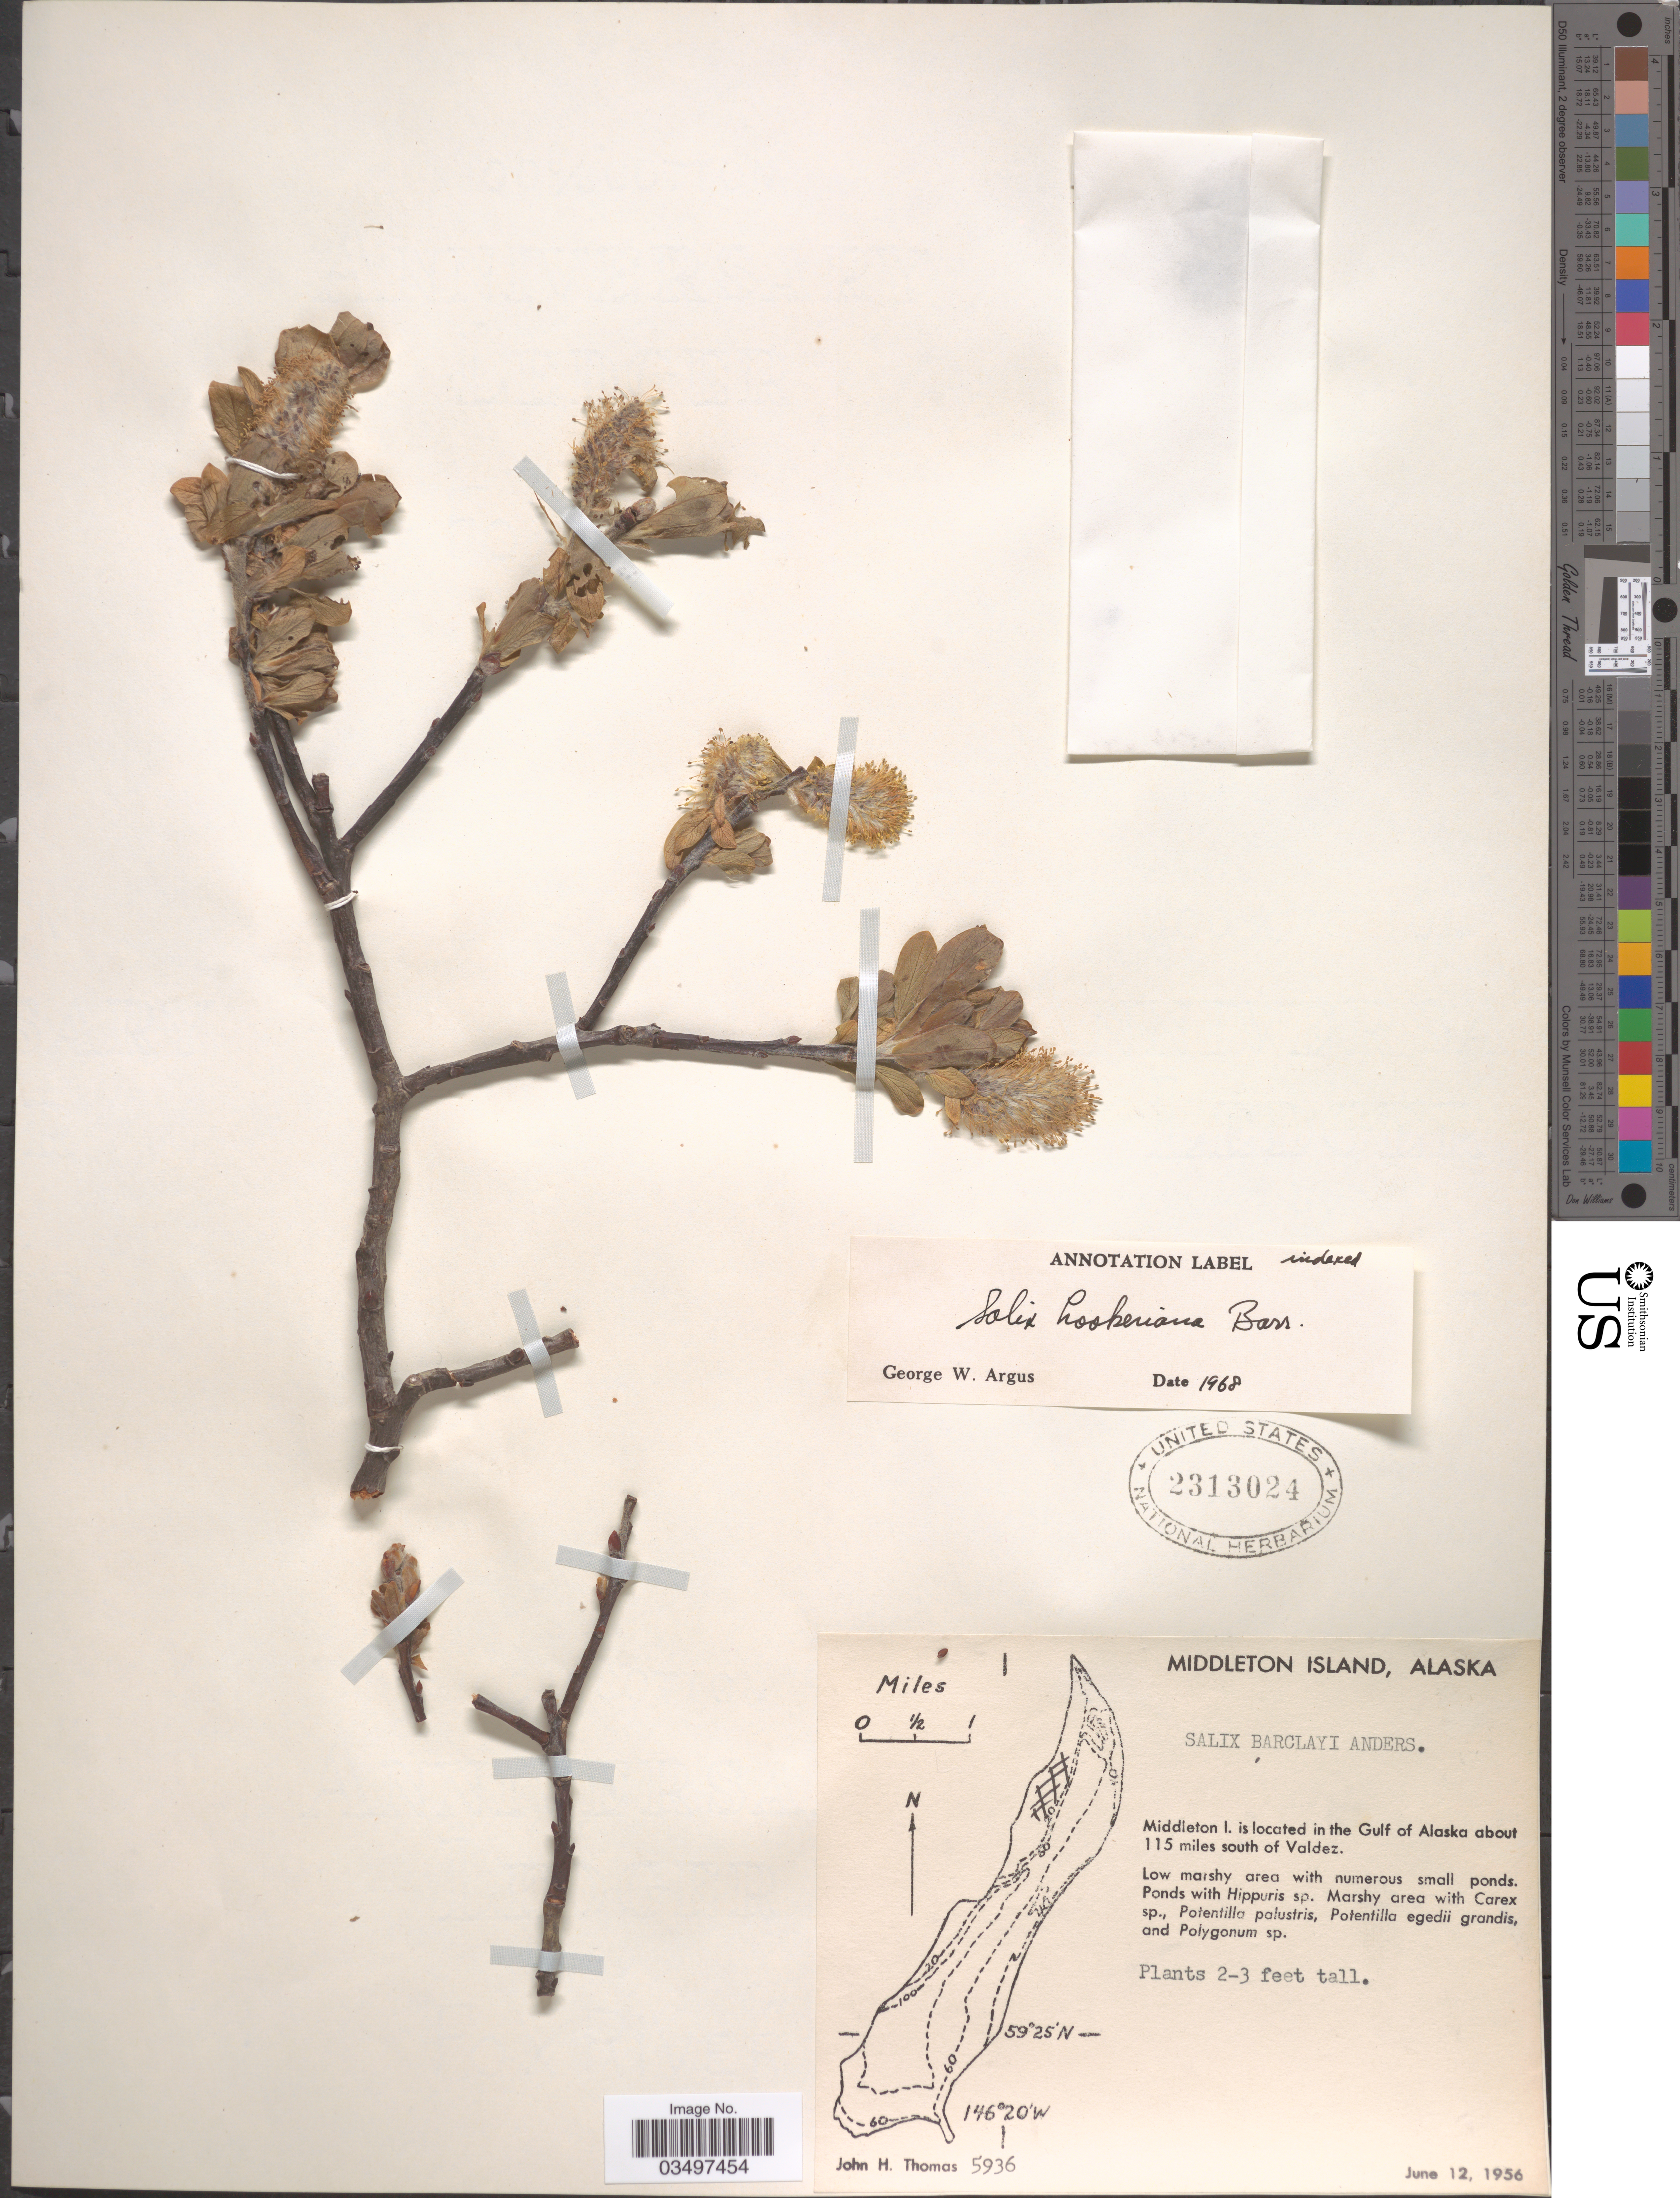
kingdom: Plantae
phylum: Tracheophyta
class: Magnoliopsida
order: Malpighiales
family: Salicaceae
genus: Salix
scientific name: Salix hookeriana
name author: Barratt ex Hook.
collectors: J. H. Thomas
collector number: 5936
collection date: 1956-06-12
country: United States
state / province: Alaska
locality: Middleton Island. Middleton I. is located in the Gulf of Alaska about 115 miles south of Valdez.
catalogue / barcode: US 2313024